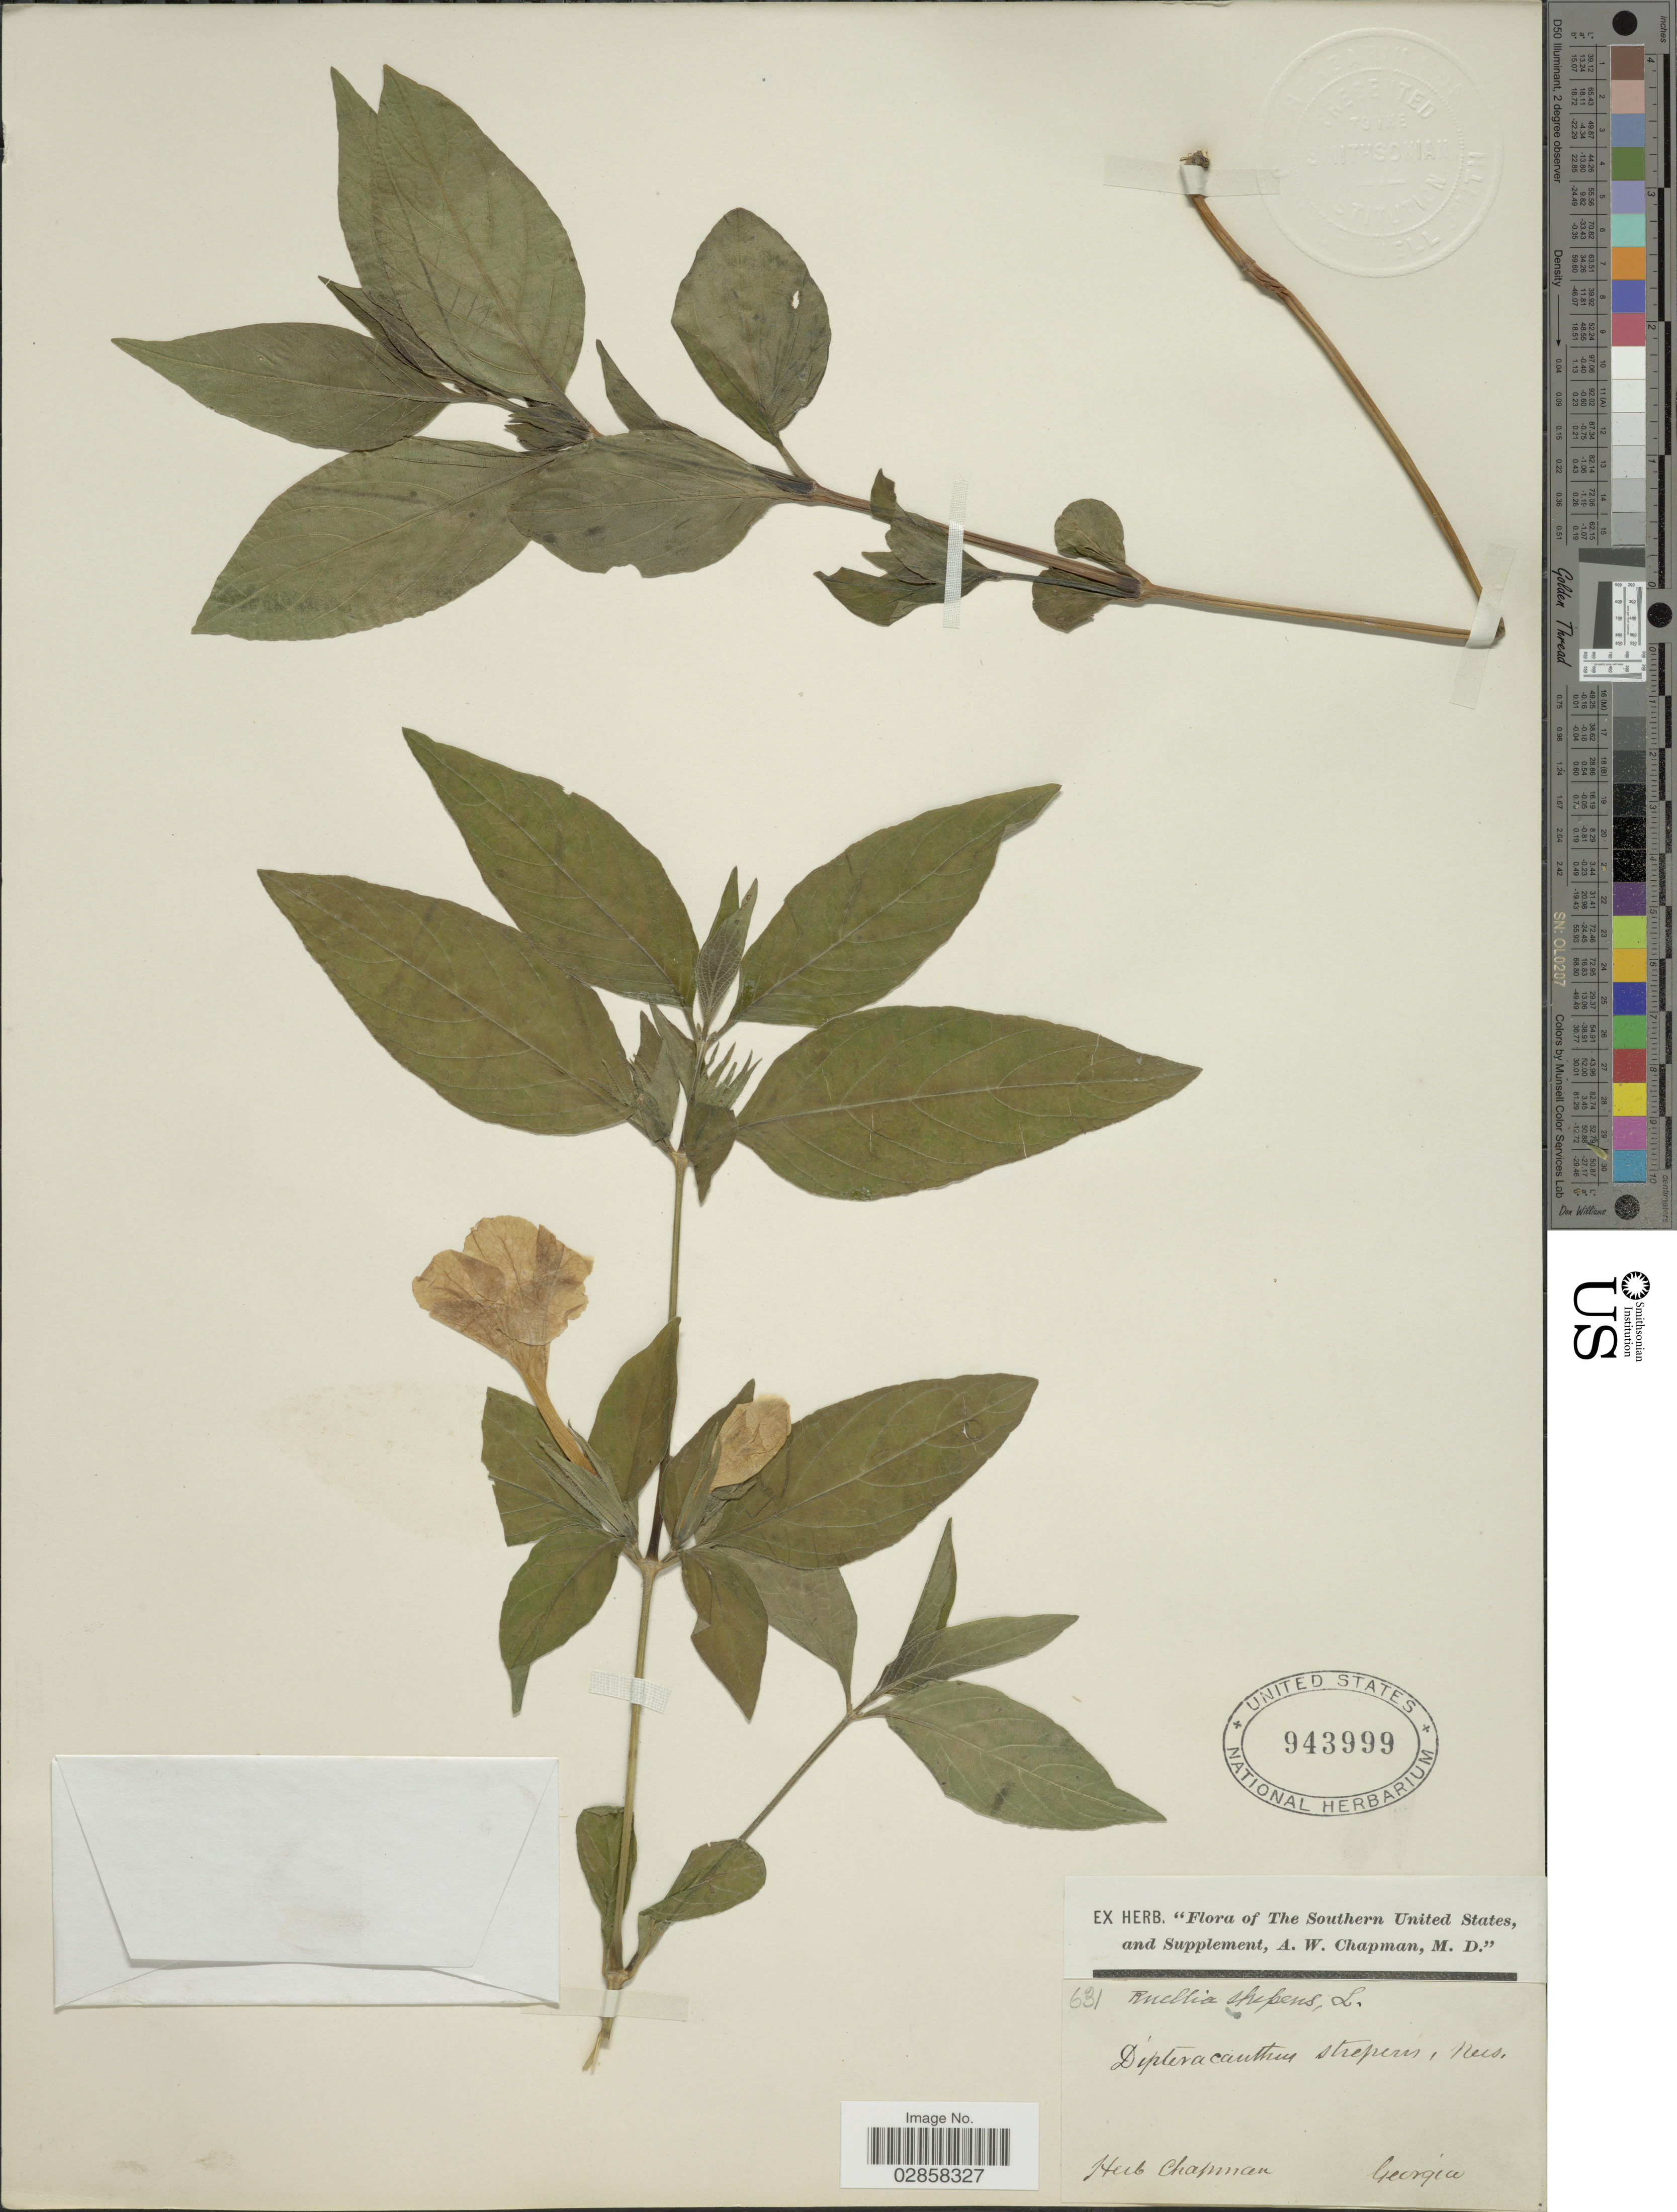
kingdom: Plantae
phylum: Tracheophyta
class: Magnoliopsida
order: Lamiales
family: Acanthaceae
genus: Ruellia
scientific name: Ruellia strepens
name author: L.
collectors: ex herb. A.W. Chapman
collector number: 631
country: United States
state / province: Georgia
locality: The Southern United States, and Supplement.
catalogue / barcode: US 943999